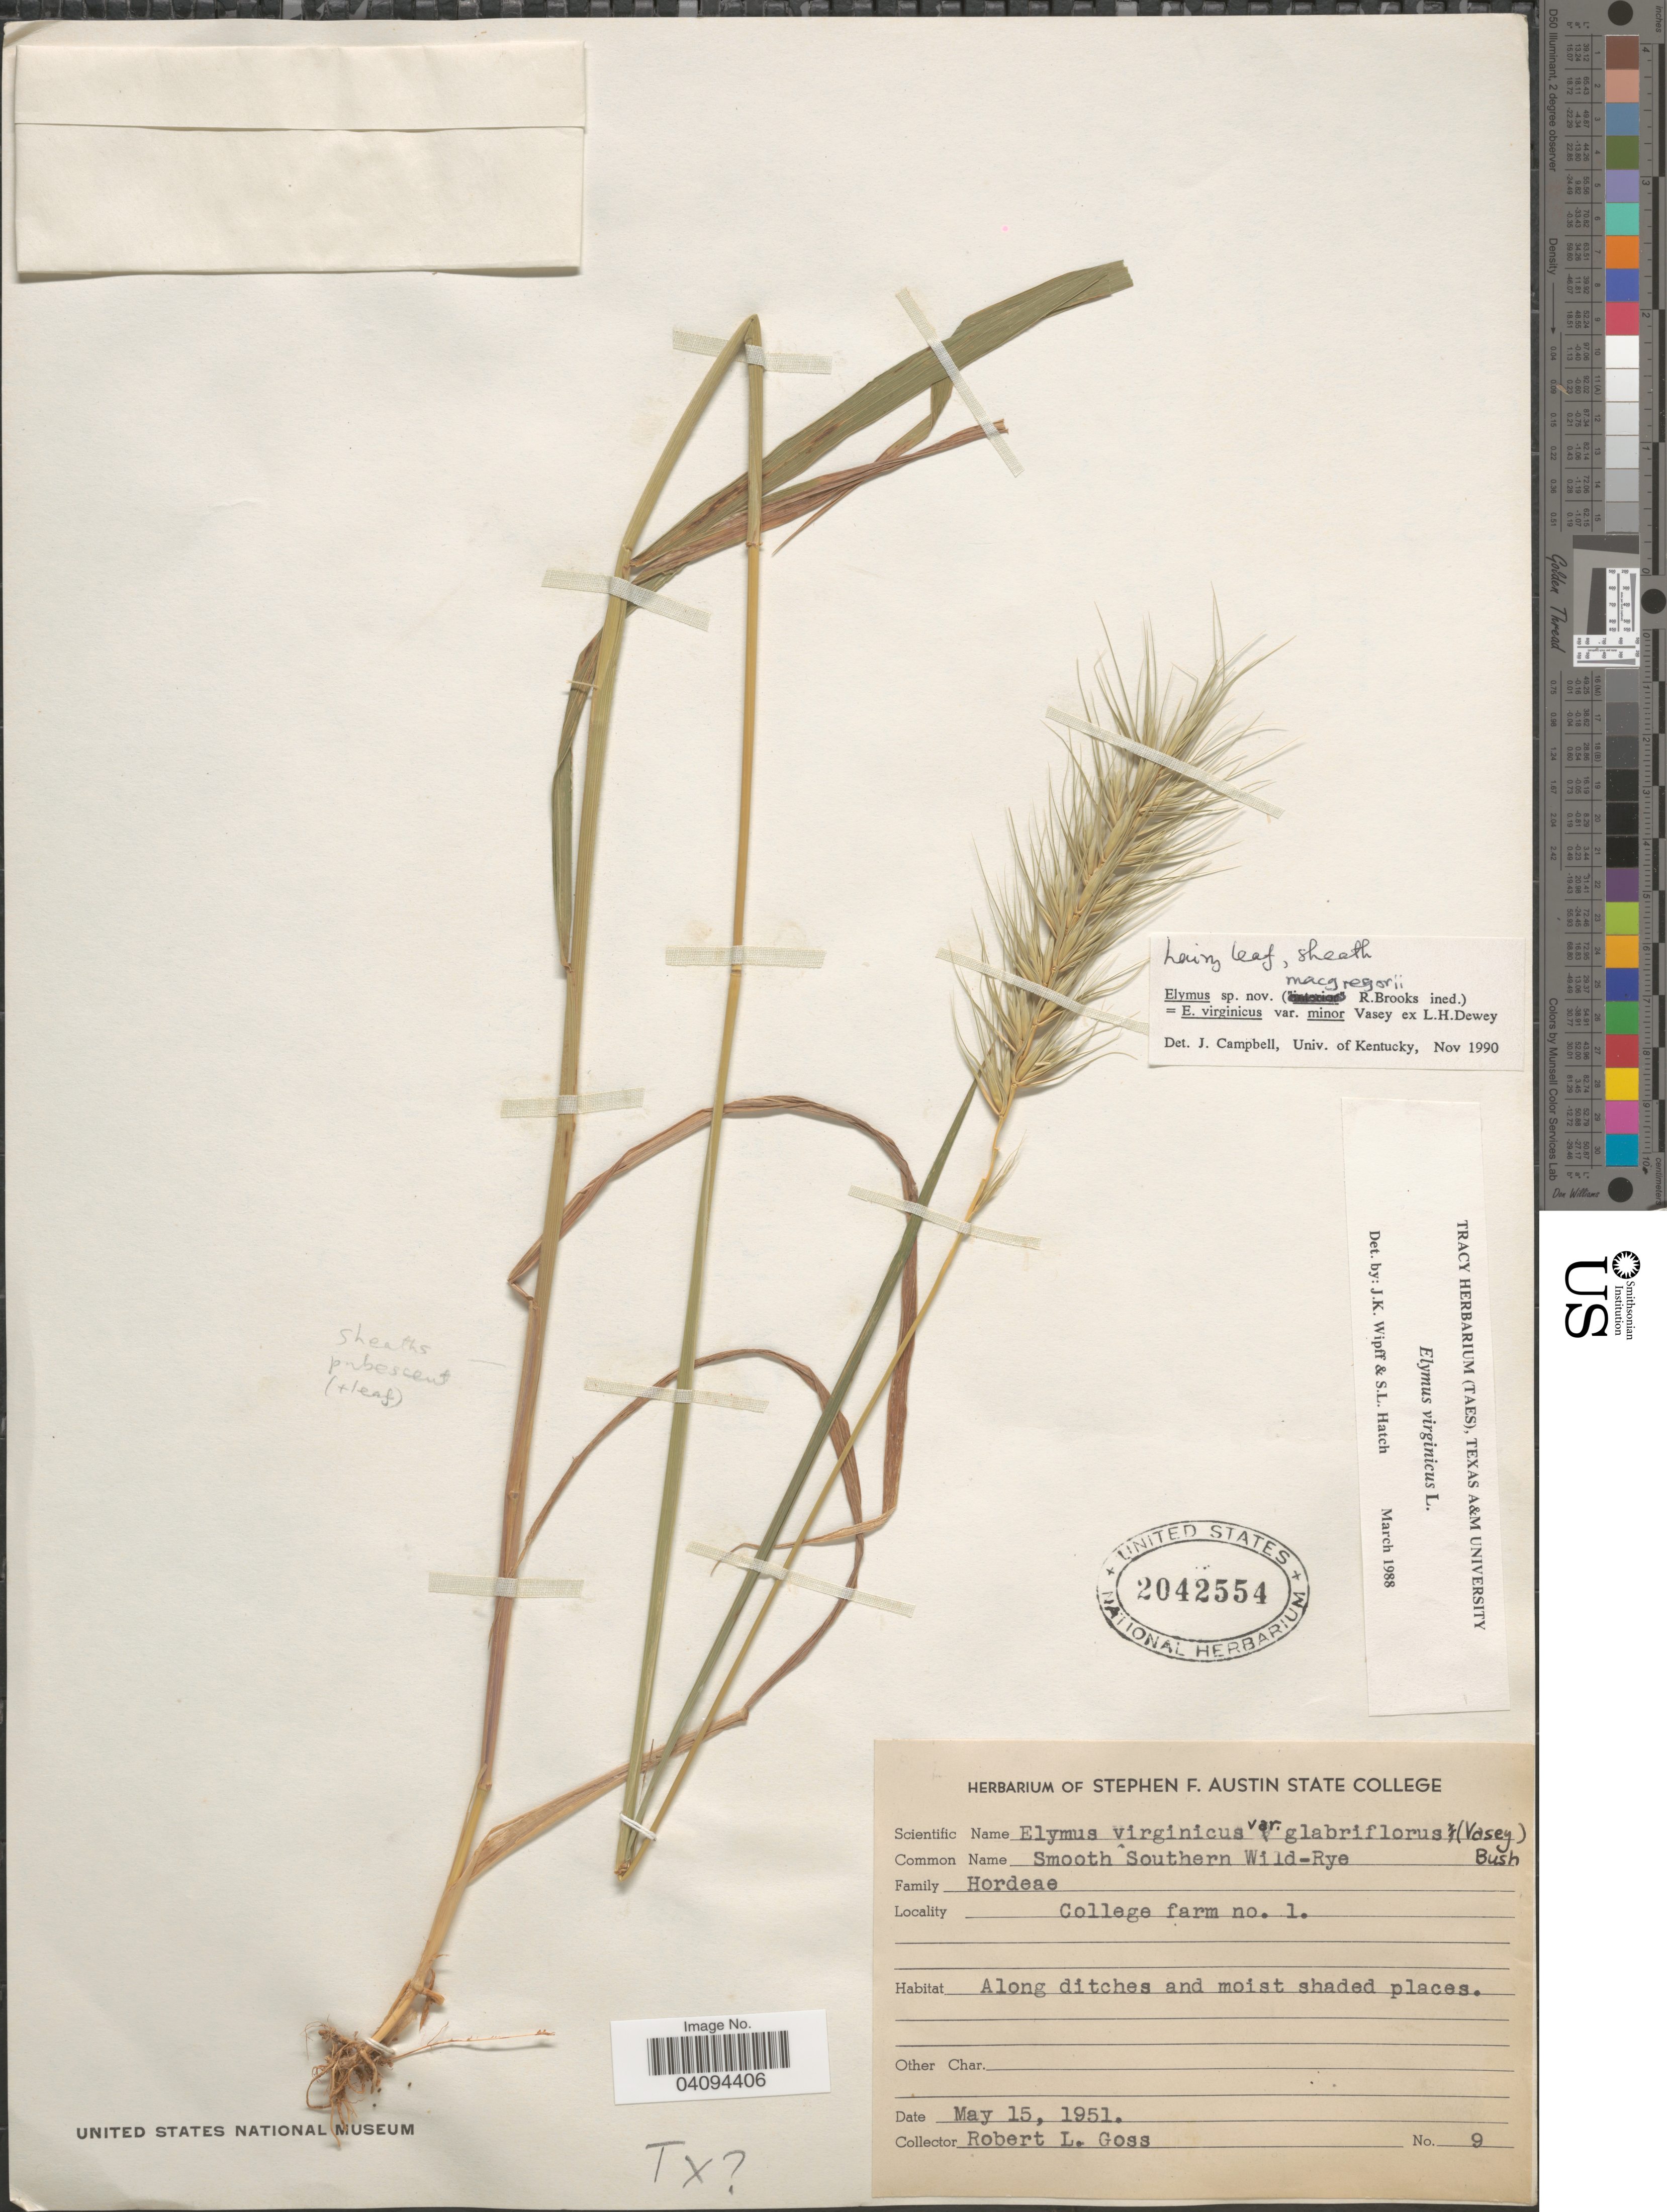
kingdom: Plantae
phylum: Tracheophyta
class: Liliopsida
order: Poales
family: Poaceae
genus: Elymus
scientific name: Elymus macgregorii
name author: R.E. Brooks & J.J.N. Campb.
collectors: R. Goss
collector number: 9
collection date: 1951-05-15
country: United States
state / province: Texas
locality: College farm no. 1. Along ditches and moist shaded places.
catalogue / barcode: US 2042554